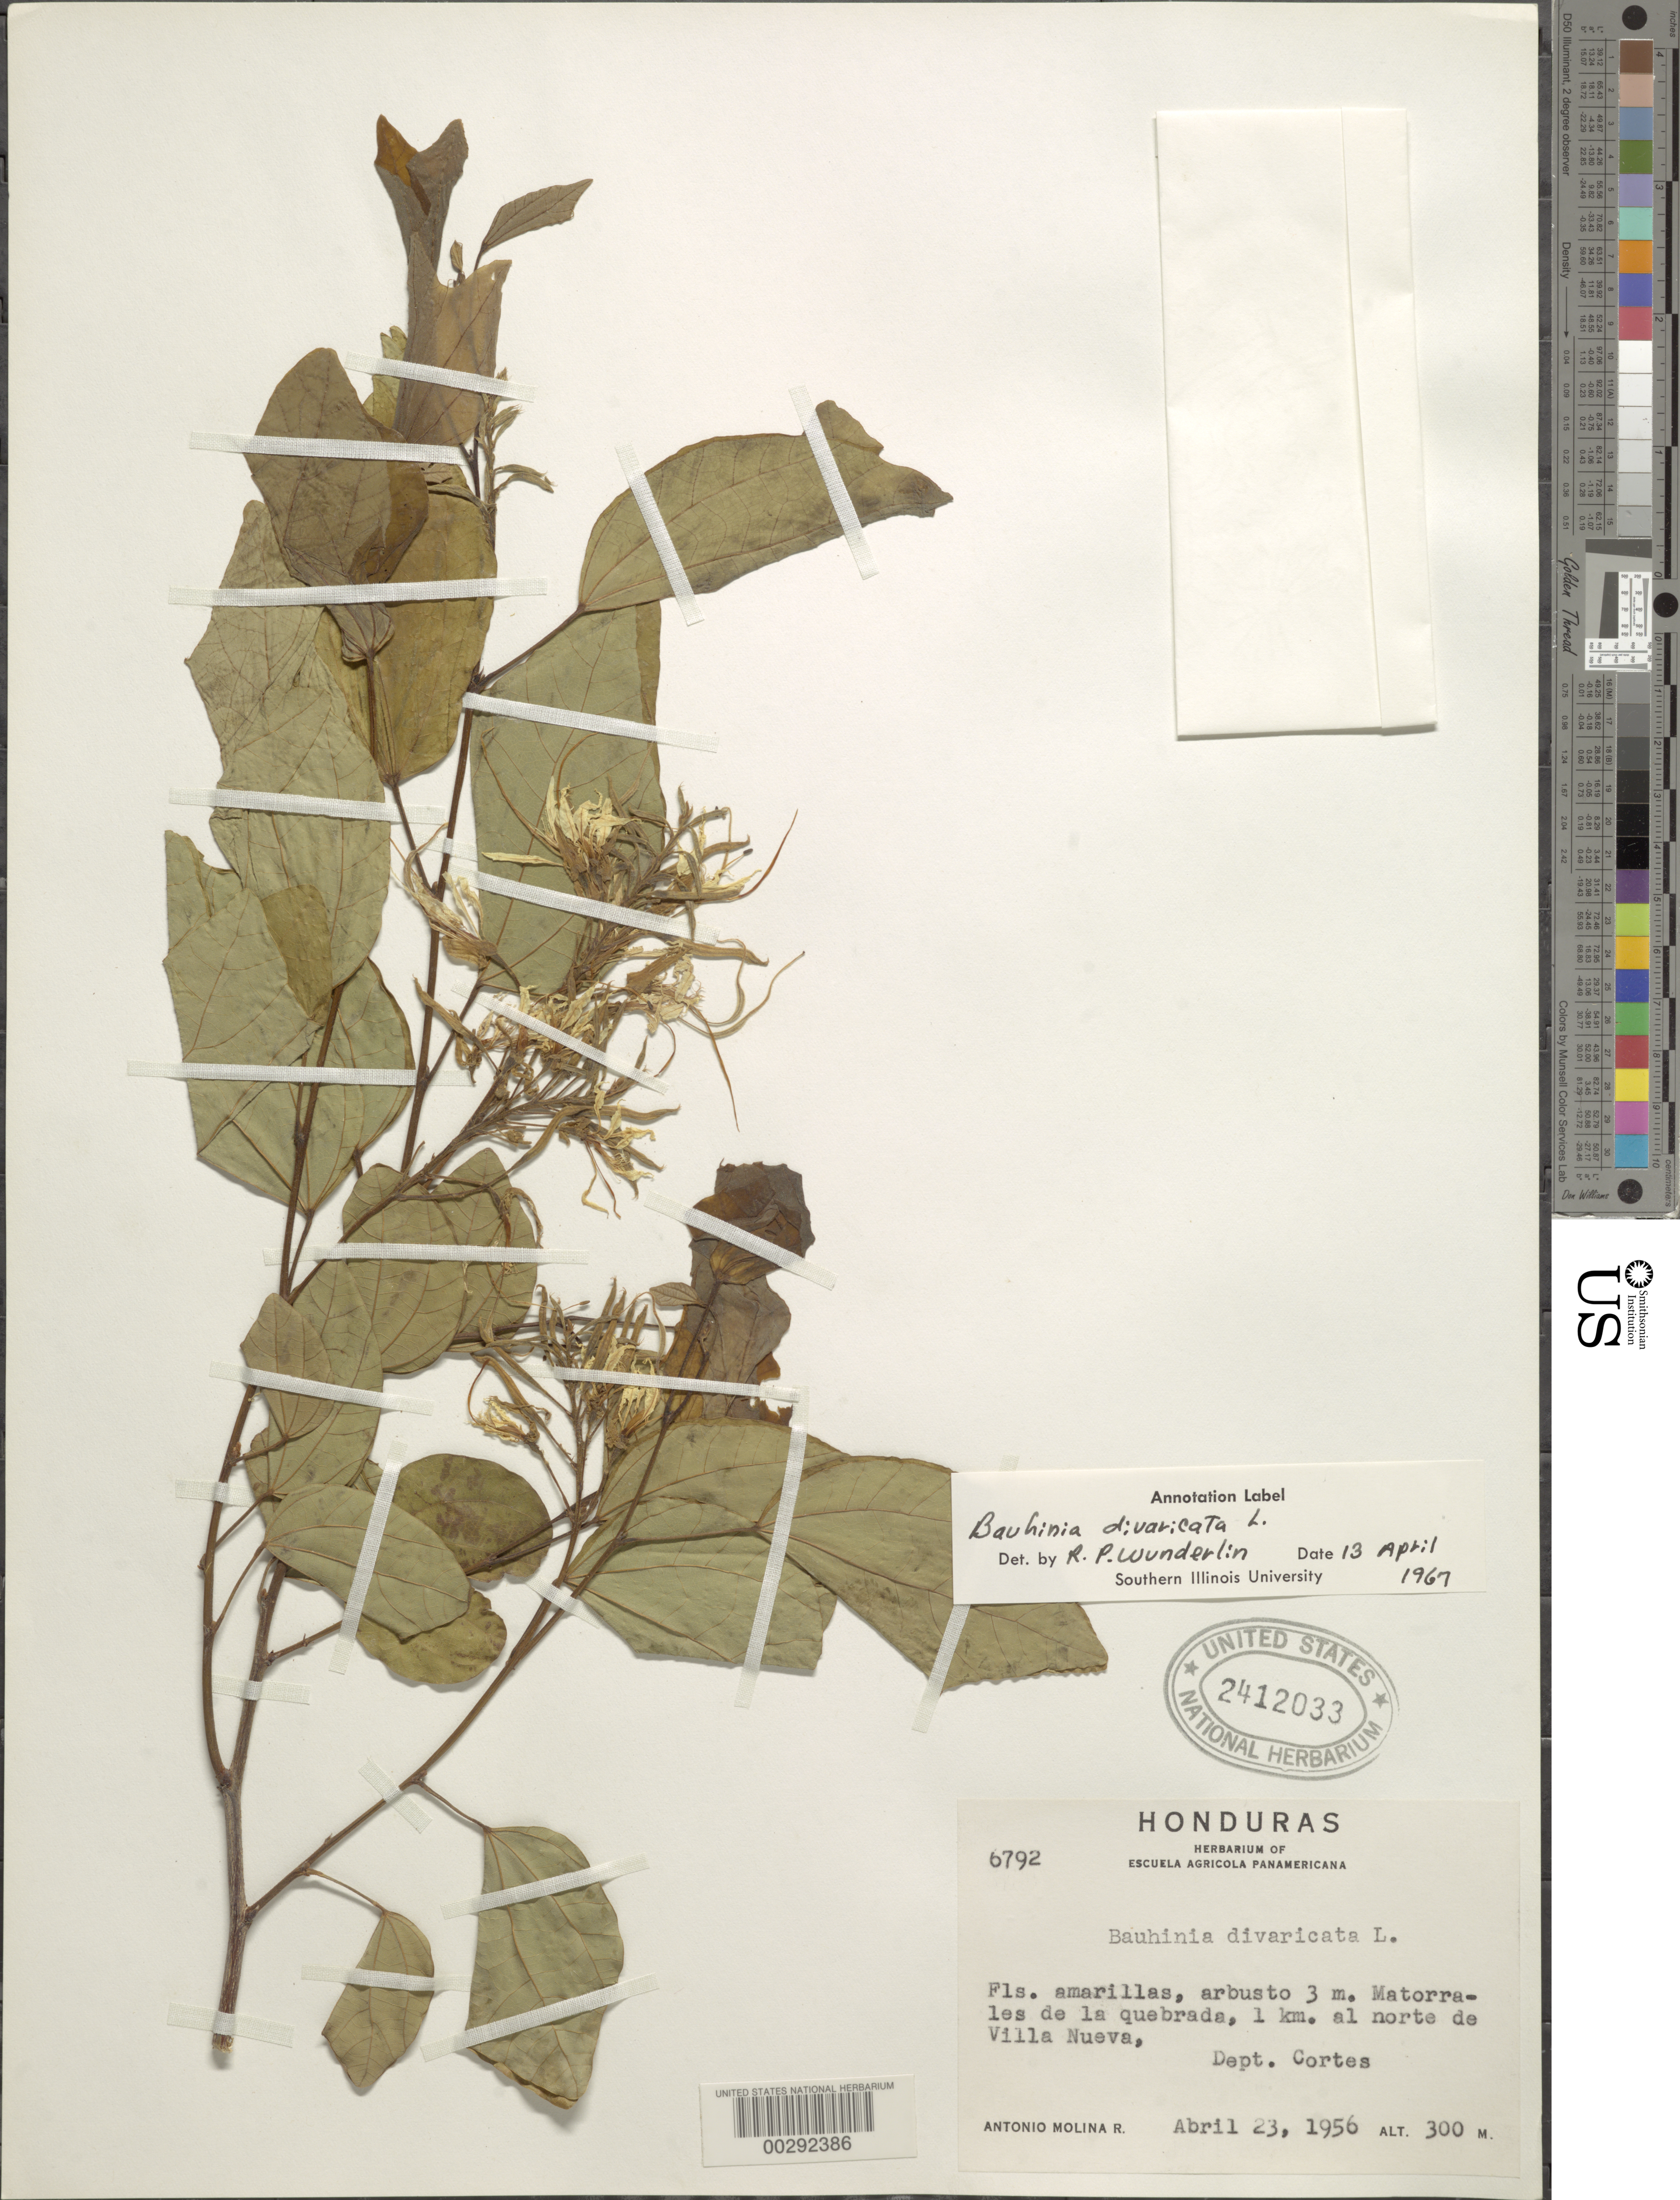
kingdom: Plantae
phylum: Tracheophyta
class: Magnoliopsida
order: Fabales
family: Fabaceae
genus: Bauhinia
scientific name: Bauhinia divaricata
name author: L.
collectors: A. Molina R.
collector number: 6792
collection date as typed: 23 Apr 1956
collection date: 1956-04-23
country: Honduras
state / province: Cortés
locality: Matorrales de la quebrada, 1 km N of Villanueva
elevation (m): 300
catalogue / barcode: US 2412033